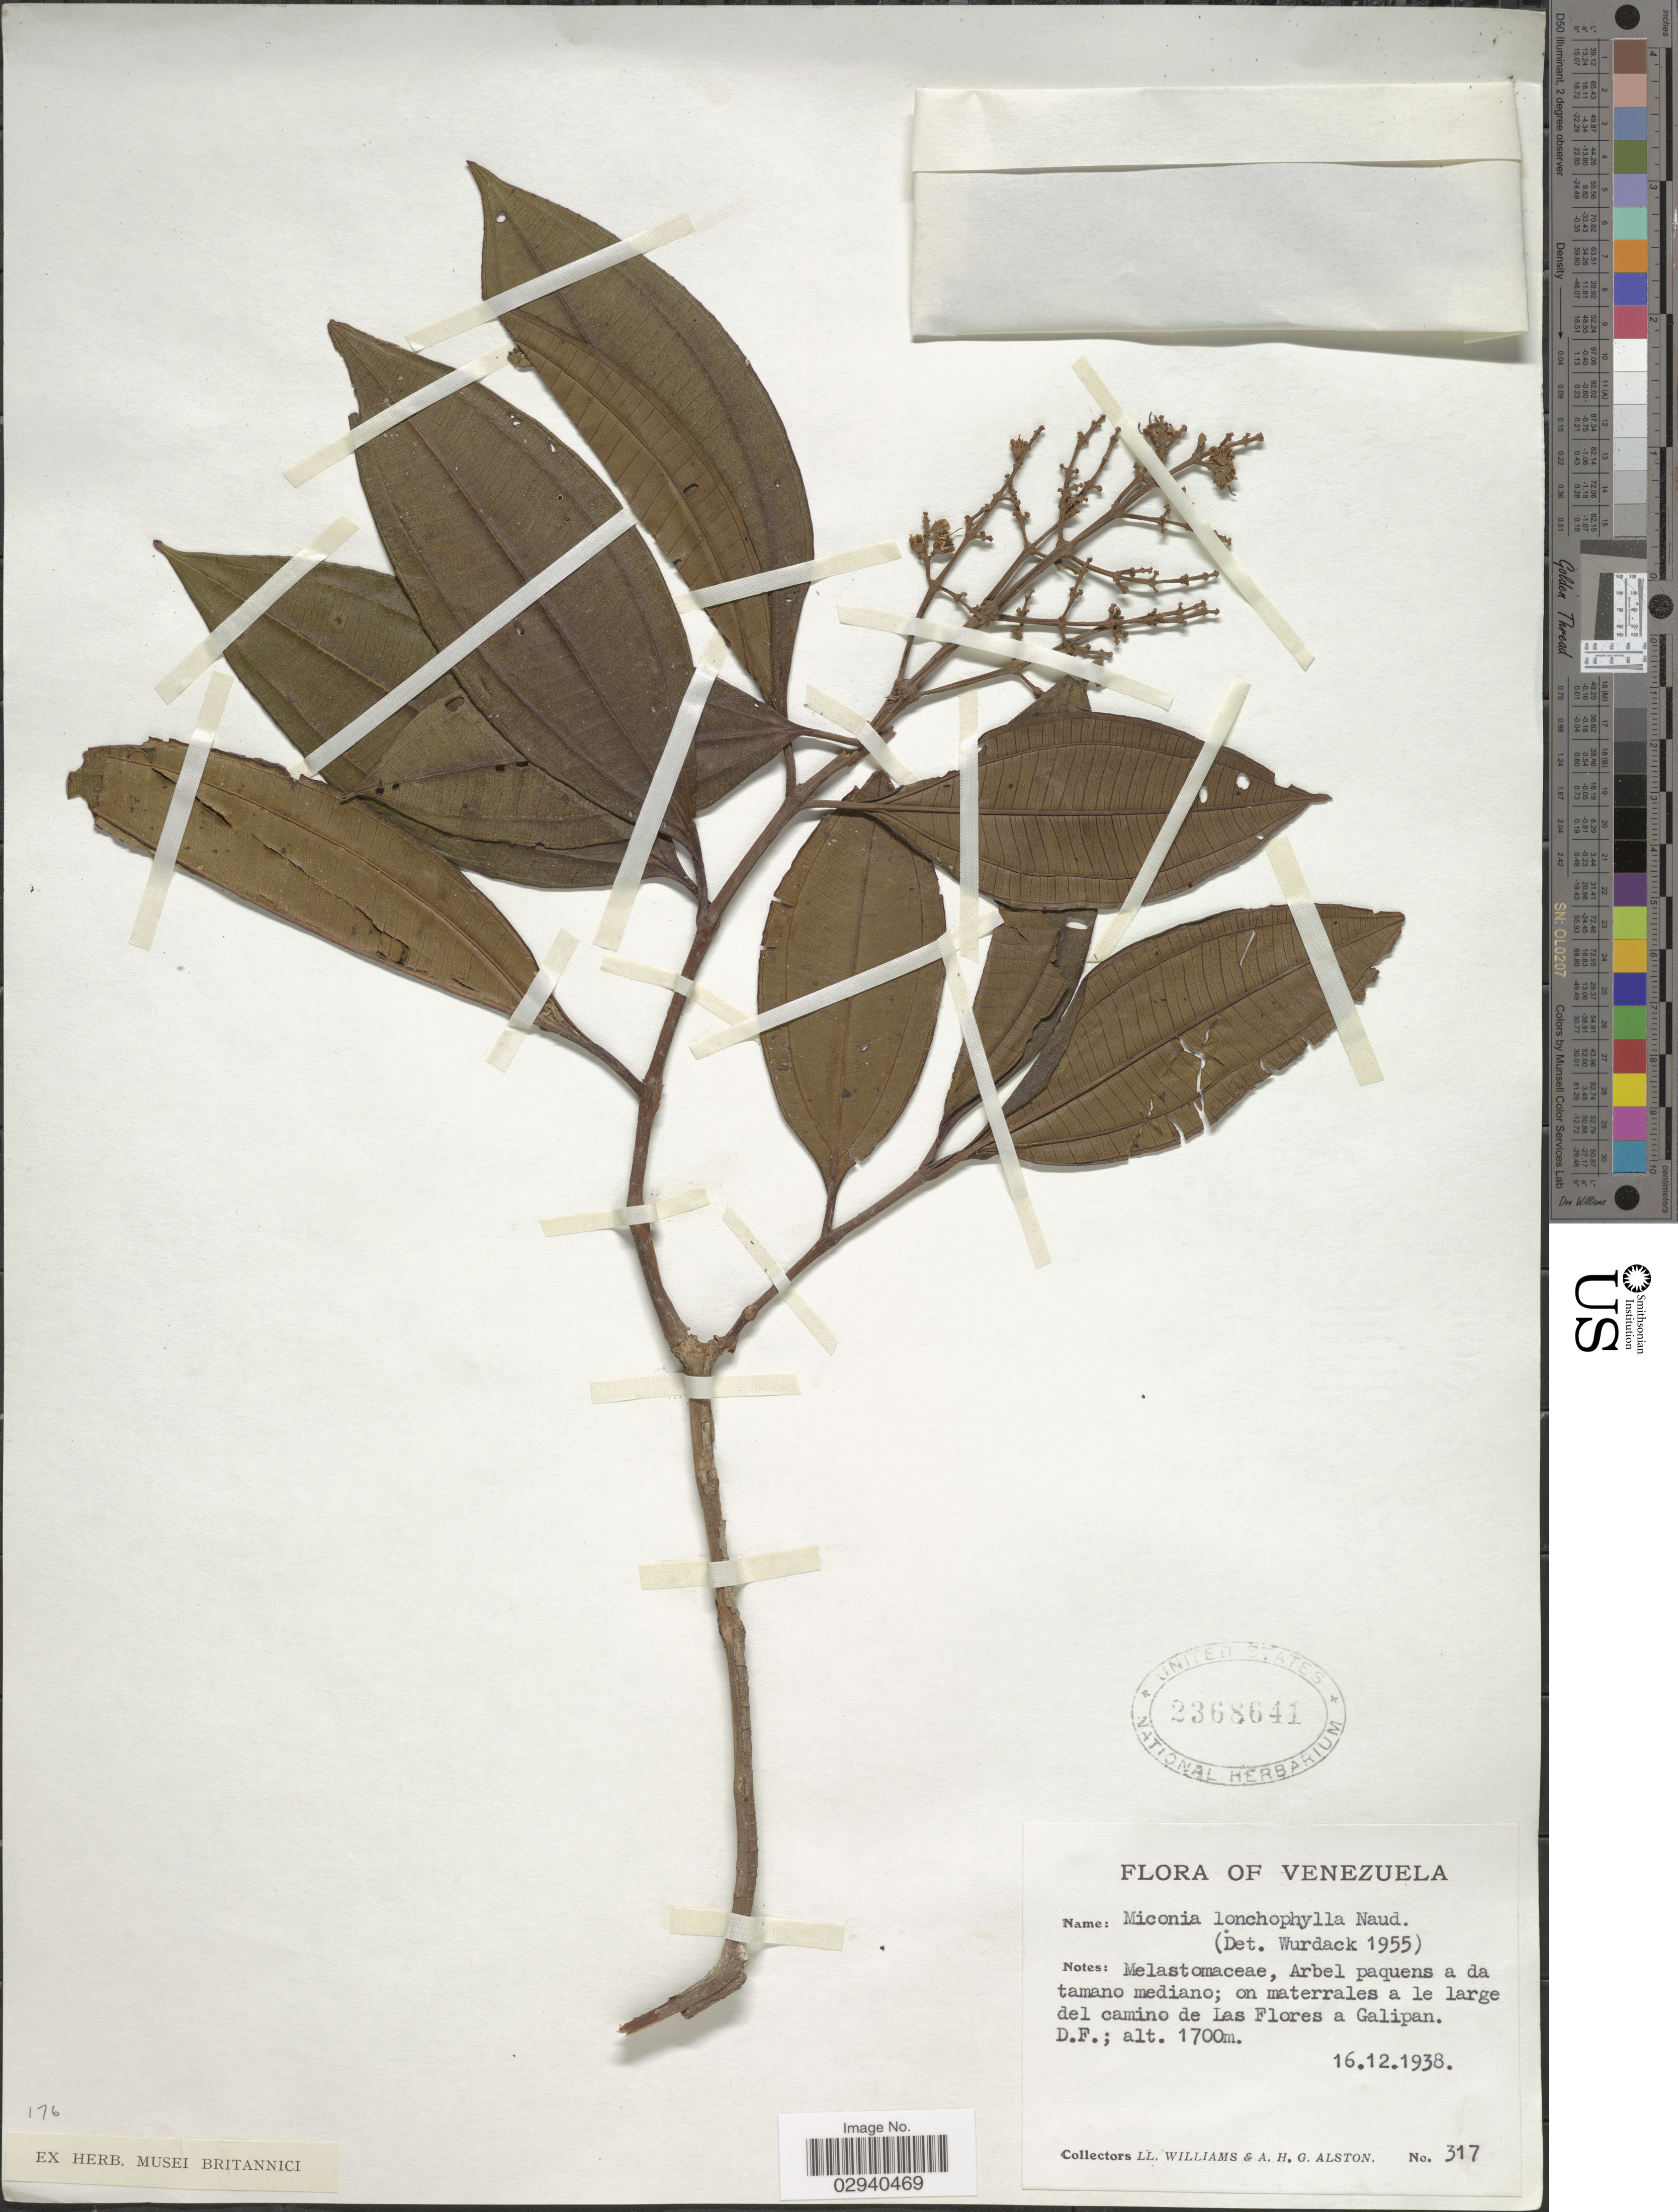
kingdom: Plantae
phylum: Tracheophyta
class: Magnoliopsida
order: Myrtales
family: Melastomataceae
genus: Miconia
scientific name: Miconia lonchophylla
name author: Naudin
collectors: Ll. Williams & A. H. Alston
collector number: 317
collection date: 1938-12-16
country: Venezuela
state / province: Distrito Federal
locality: On materrales a le large del camino de Las Flores a Galipan. D.F.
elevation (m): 1700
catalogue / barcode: US 2368641